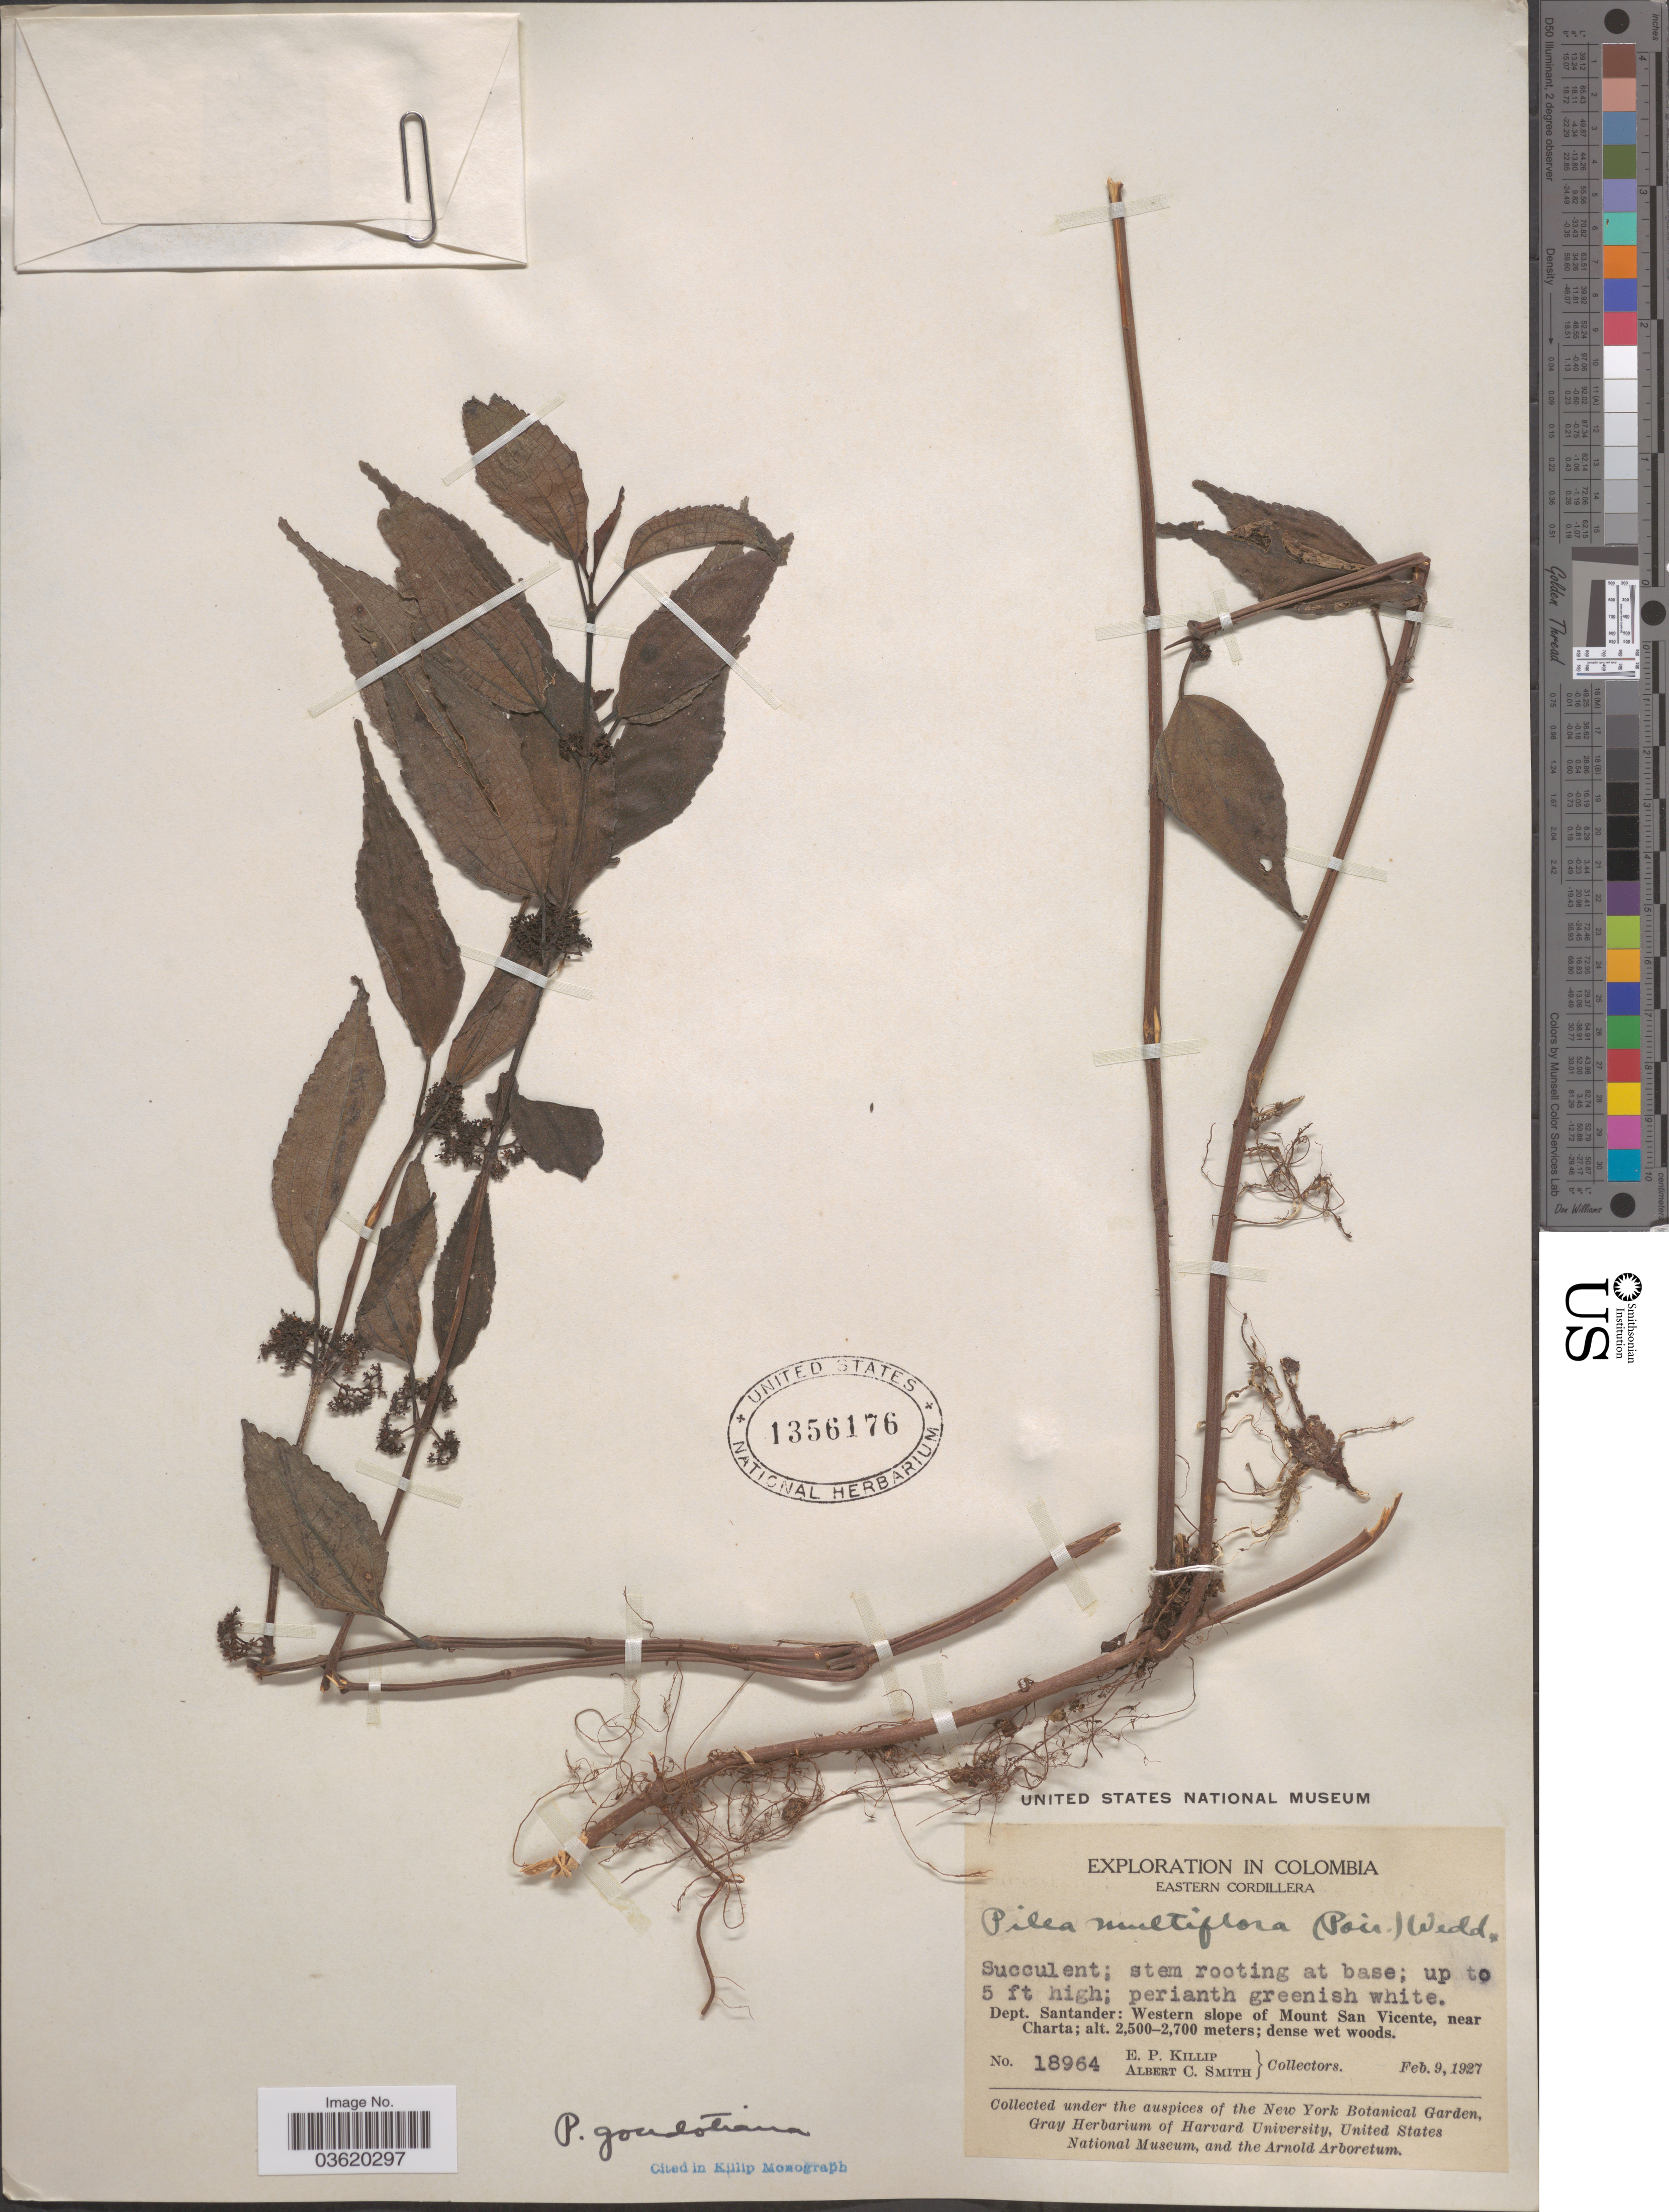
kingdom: Plantae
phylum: Tracheophyta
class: Magnoliopsida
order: Rosales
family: Urticaceae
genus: Pilea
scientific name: Pilea goudotiana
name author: Wedd.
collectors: E. P. Killip & A. C. Smith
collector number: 18964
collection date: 1927-02-09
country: Colombia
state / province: Santander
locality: Eastern Cordillera. Dept. Santander: Western slope of Mount San Vicente, near Charta.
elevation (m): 2500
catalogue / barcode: US 1356176